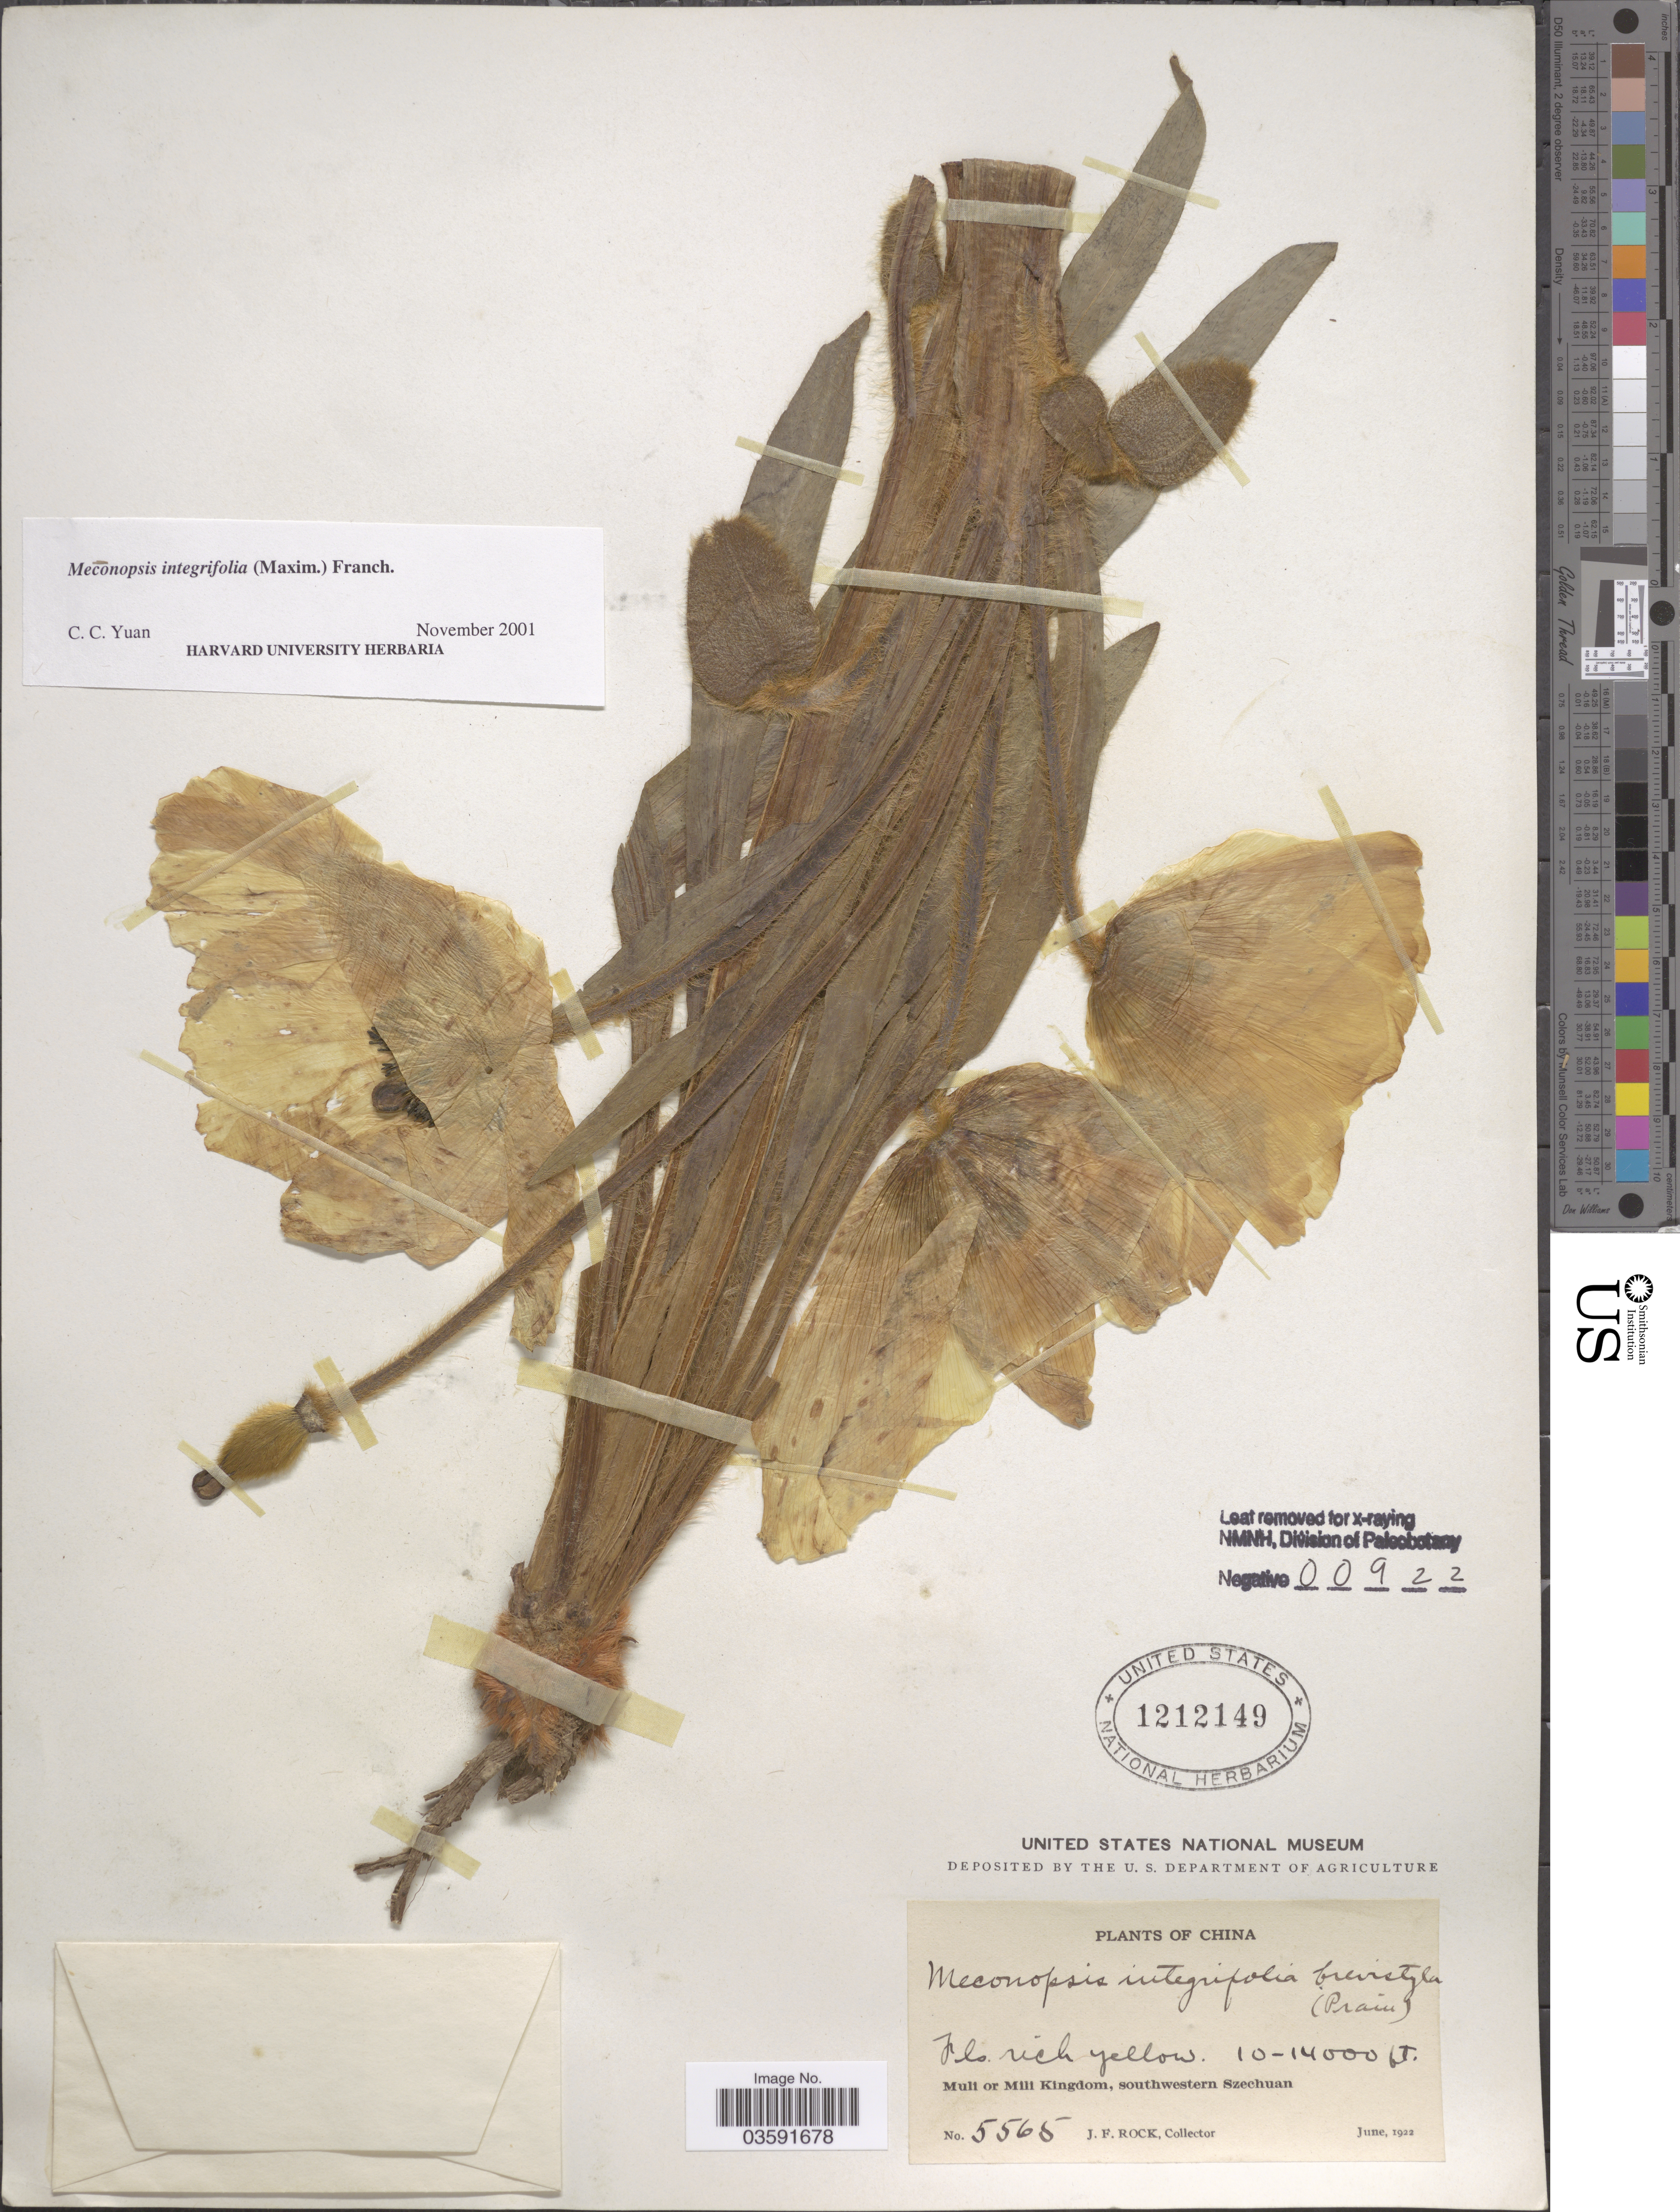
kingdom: Plantae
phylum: Tracheophyta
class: Magnoliopsida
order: Ranunculales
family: Papaveraceae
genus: Meconopsis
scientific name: Meconopsis integrifolia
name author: (Maxim.) Franch.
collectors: J. Rock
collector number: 5565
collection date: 1922-06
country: China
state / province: Sichuan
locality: Muli or Mili Kingdom, southwestern Szechuan.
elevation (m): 3048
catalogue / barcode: US 1212149